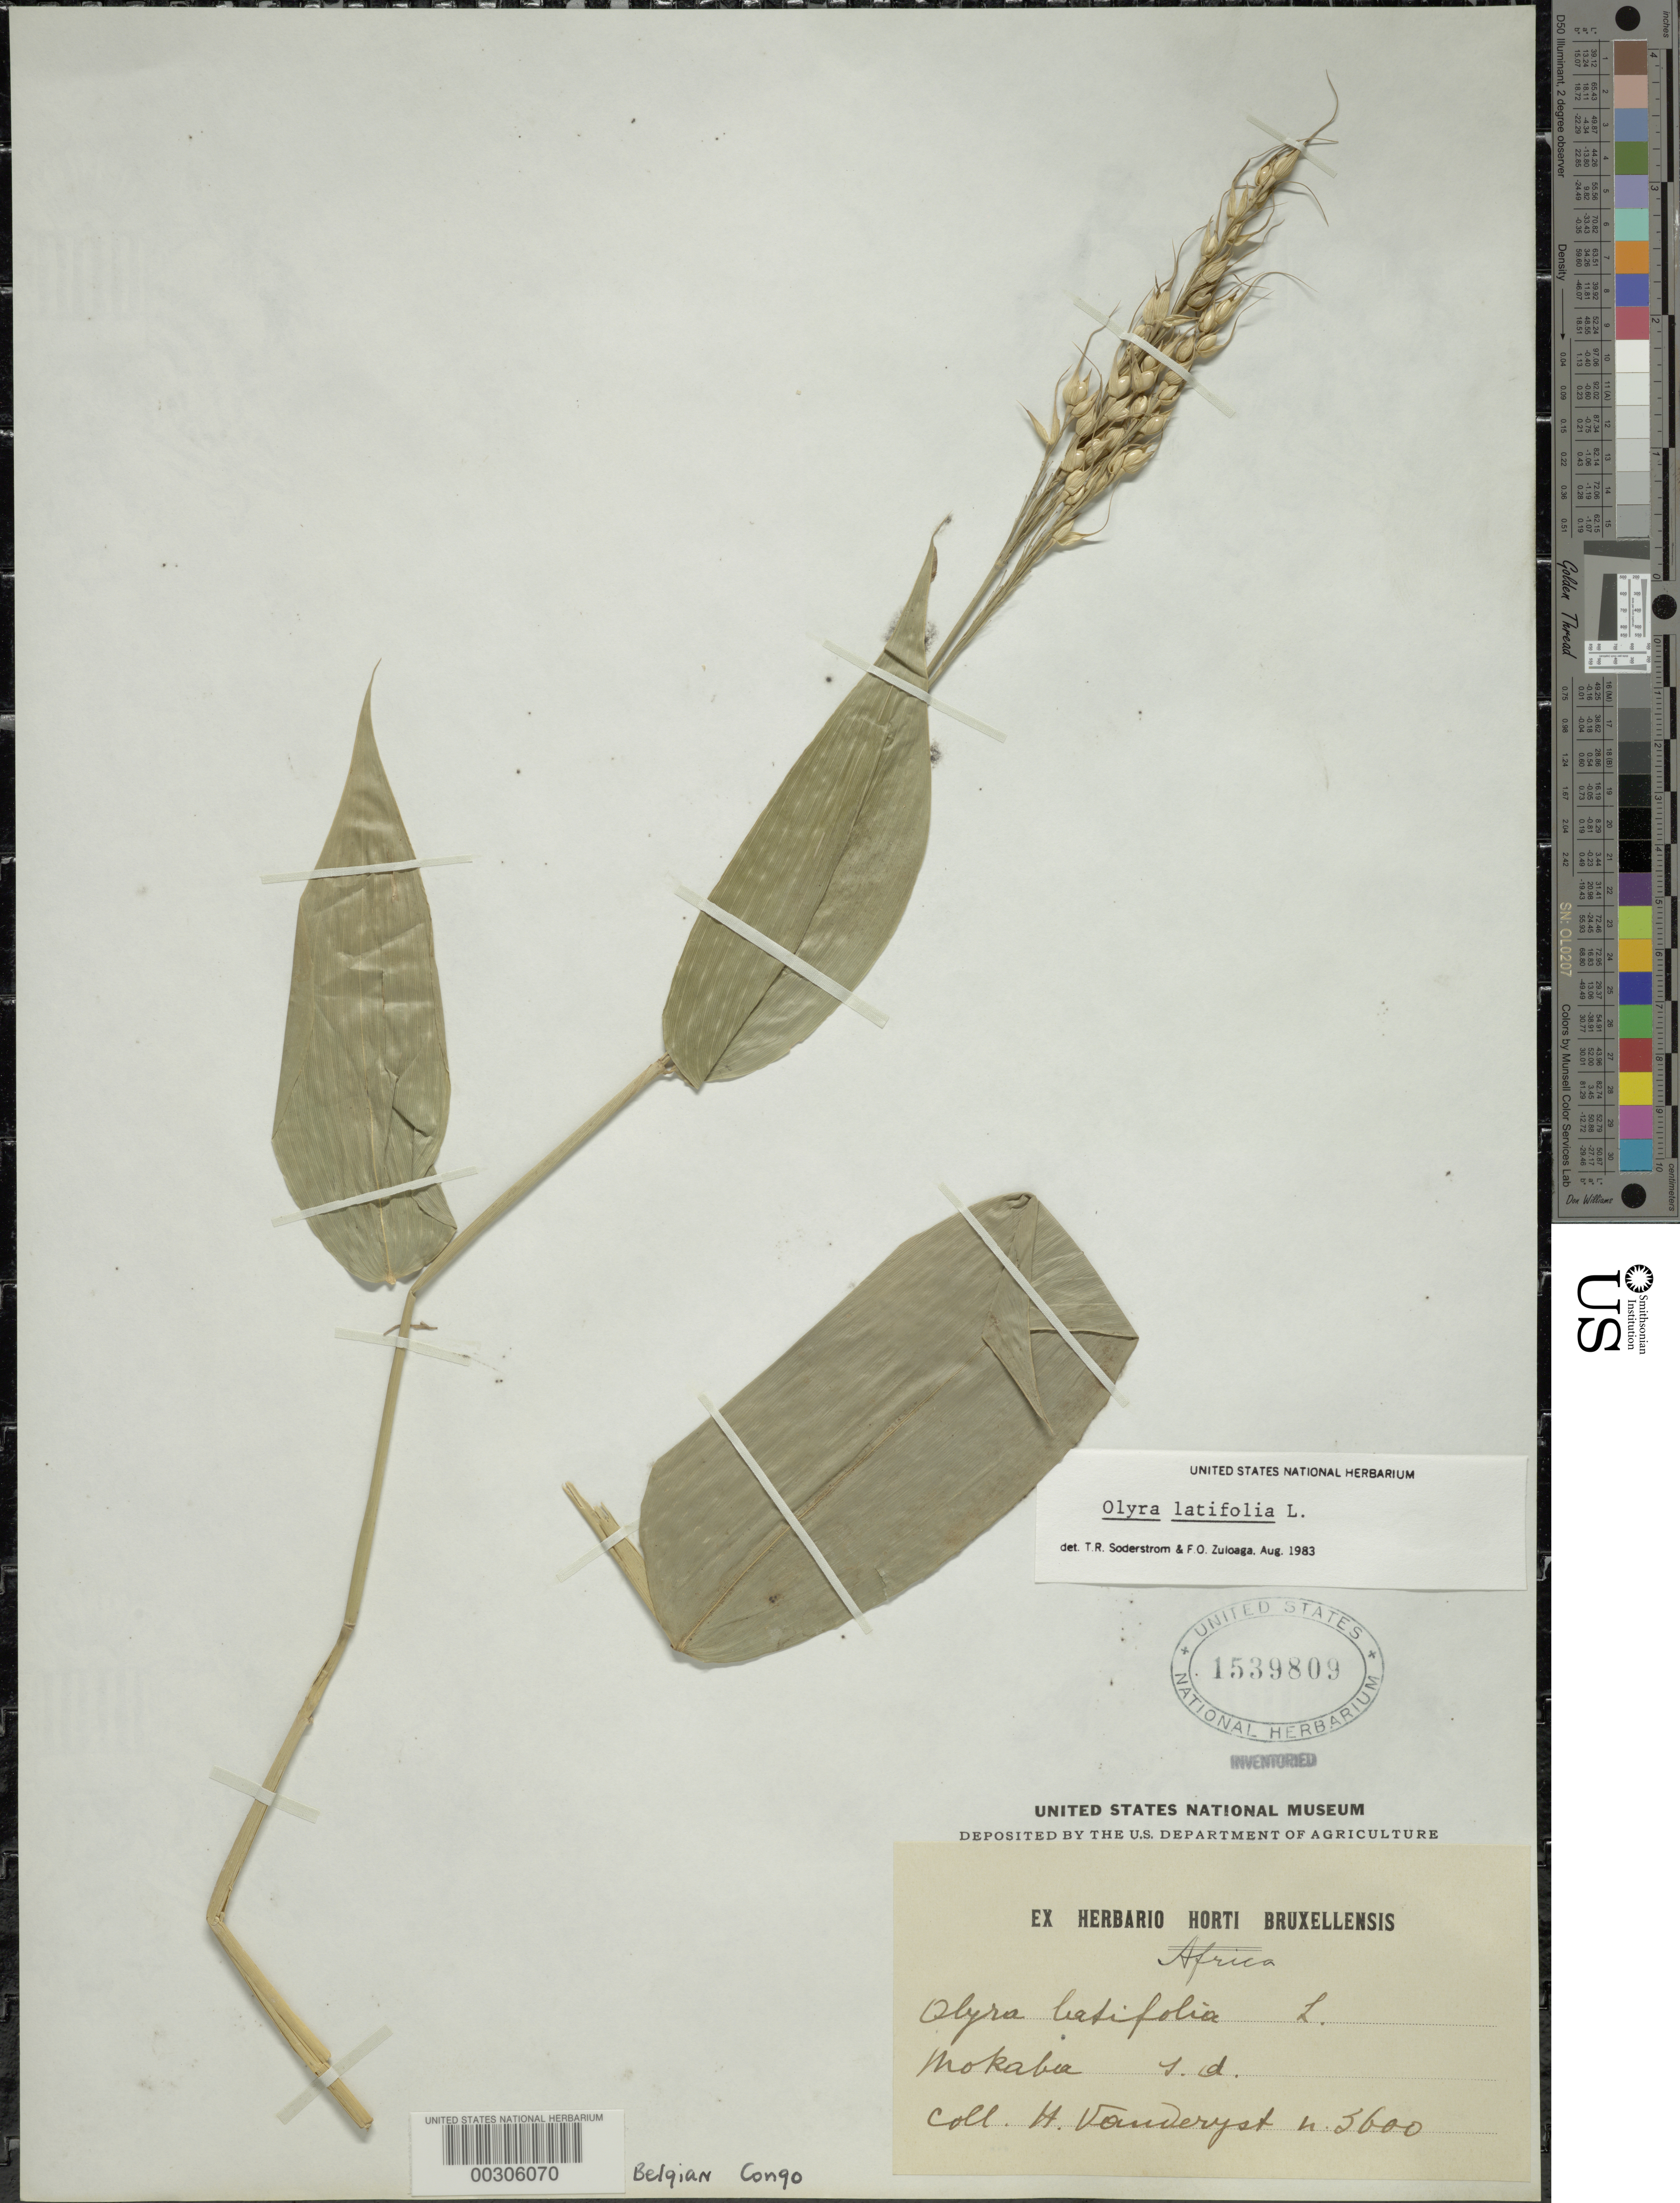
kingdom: Plantae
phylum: Tracheophyta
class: Liliopsida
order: Poales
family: Poaceae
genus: Olyra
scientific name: Olyra latifolia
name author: L.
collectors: H. J. R. Vanderyst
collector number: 2600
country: Congo, Democratic Republic of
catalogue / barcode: US 1539809